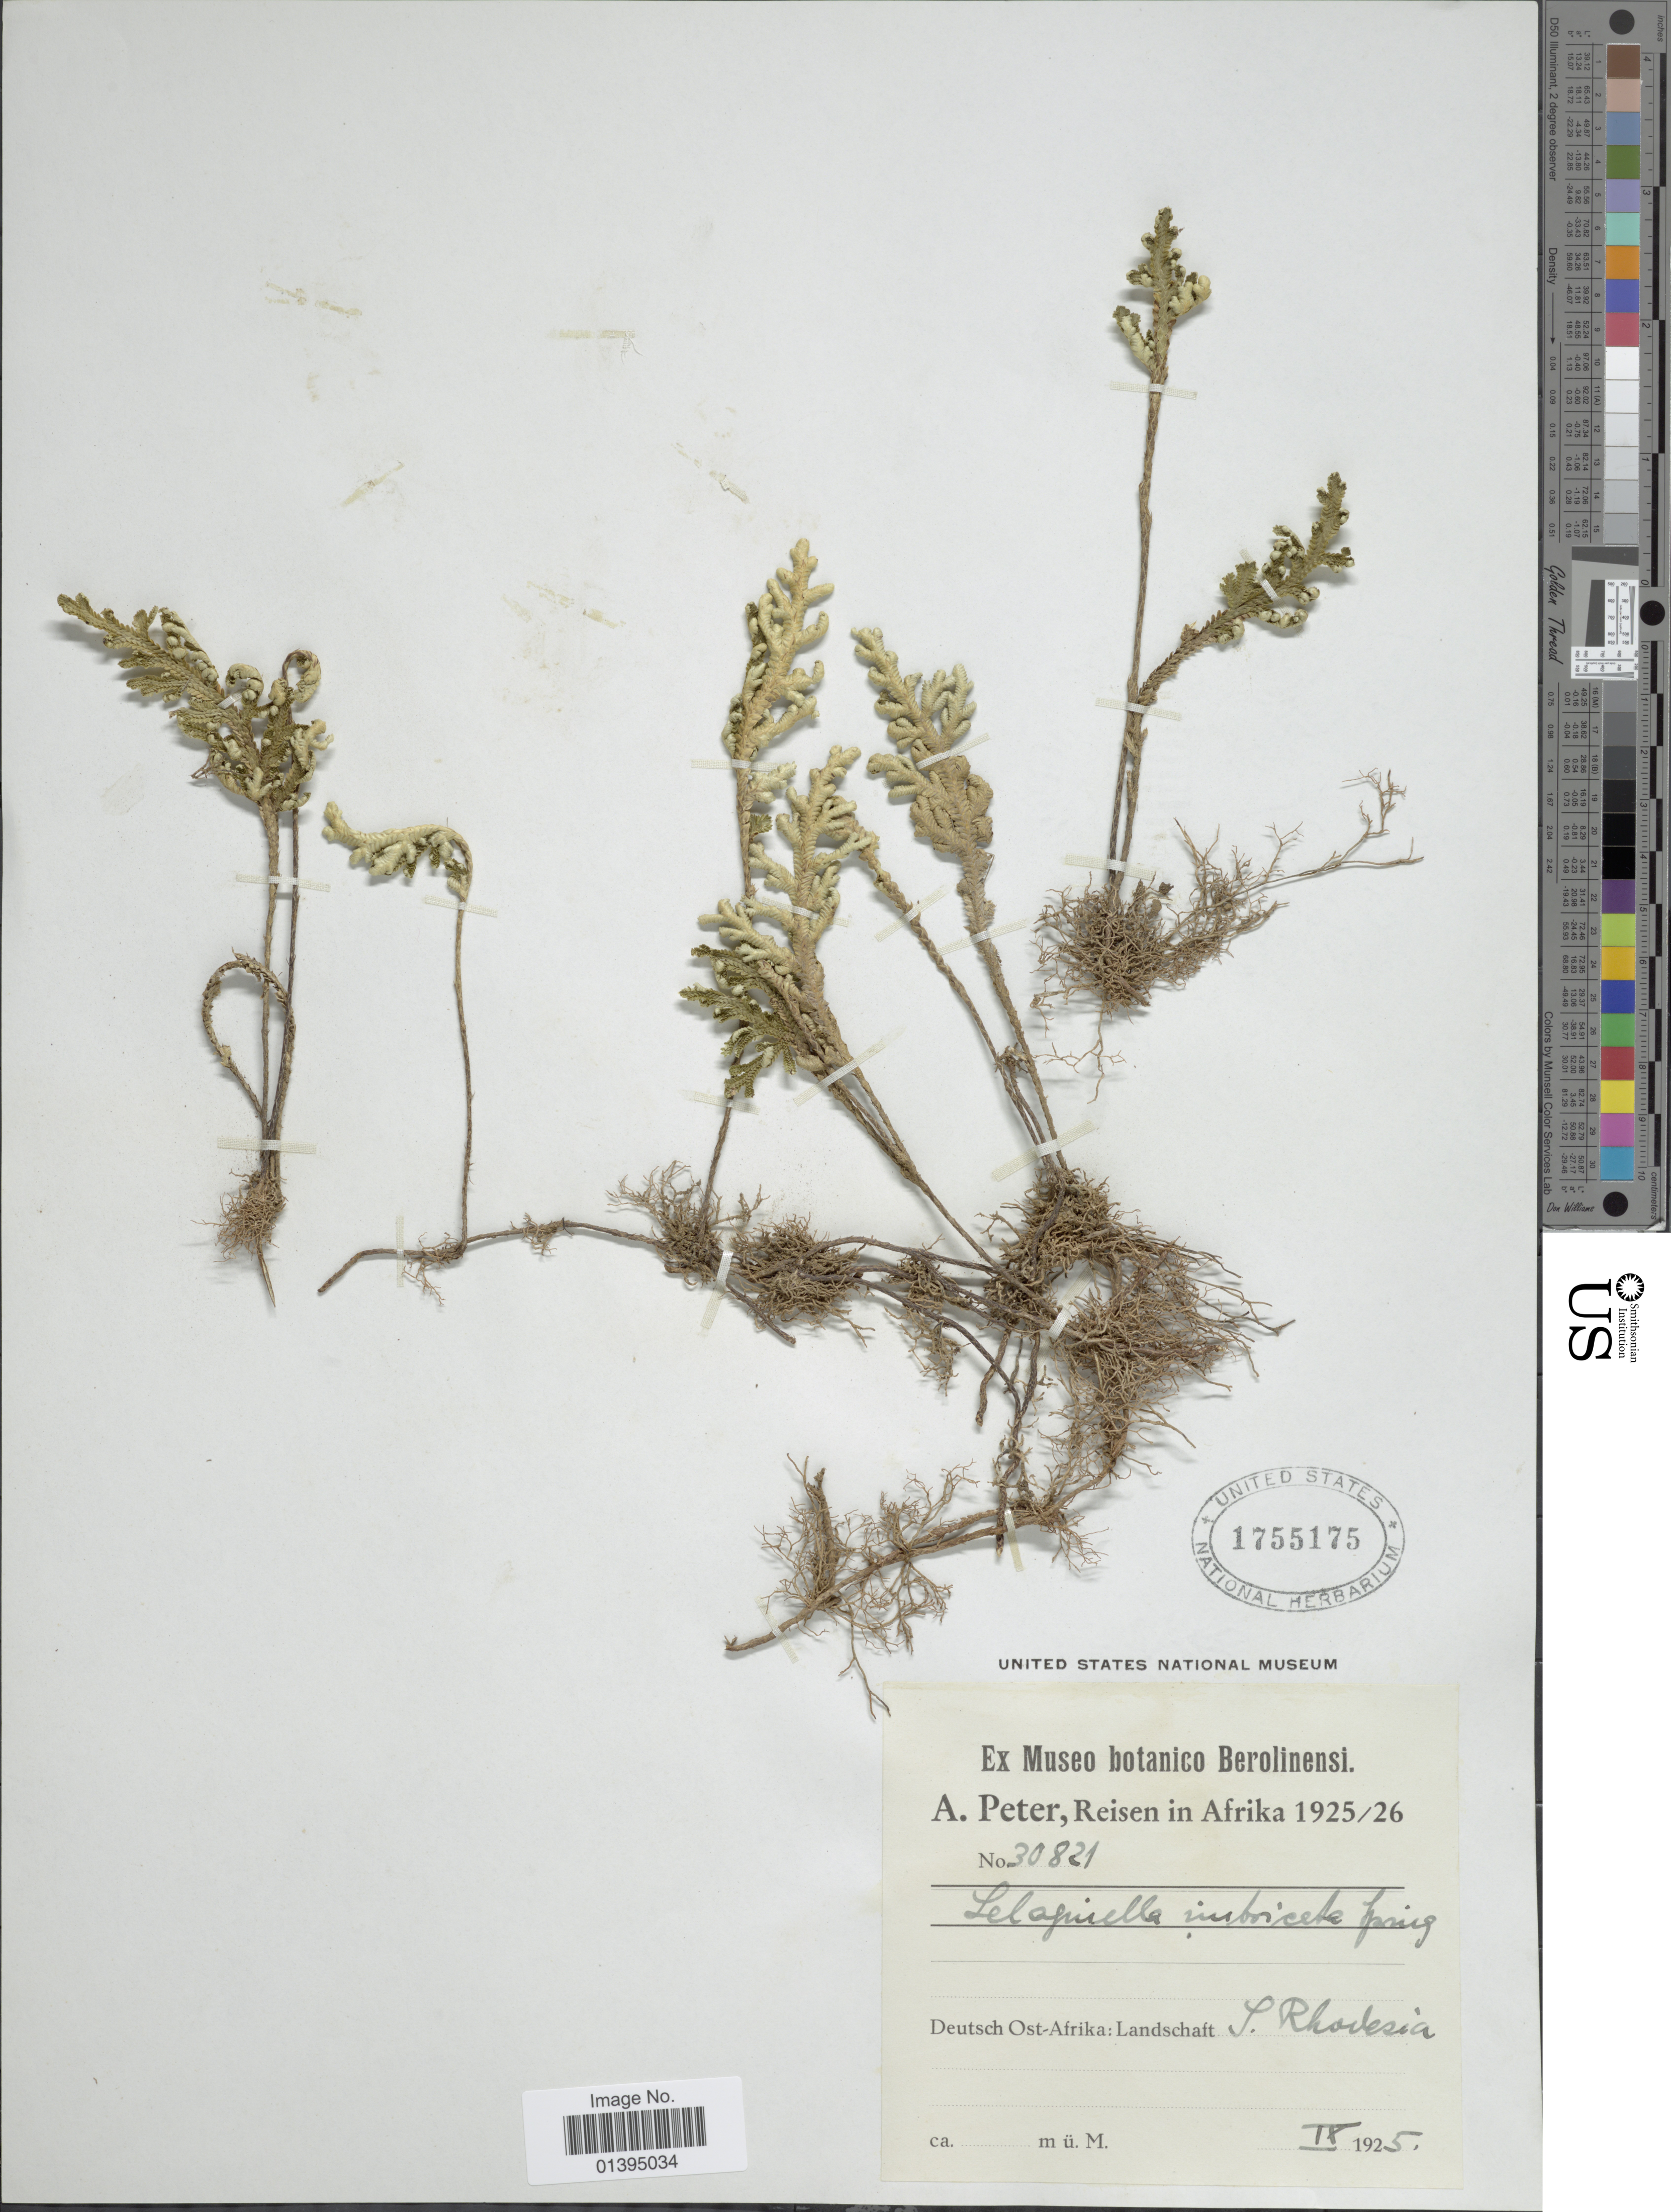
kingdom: Plantae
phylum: Tracheophyta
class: Lycopodiopsida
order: Selaginellales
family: Selaginellaceae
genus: Selaginella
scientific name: Selaginella imbricata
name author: (Forsk. fil.) Spring ex Decne.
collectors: A. Peter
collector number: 30821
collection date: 1925-09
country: Zimbabwe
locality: Deutsch Ost-Afrika: Landschaft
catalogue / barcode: US 1755175